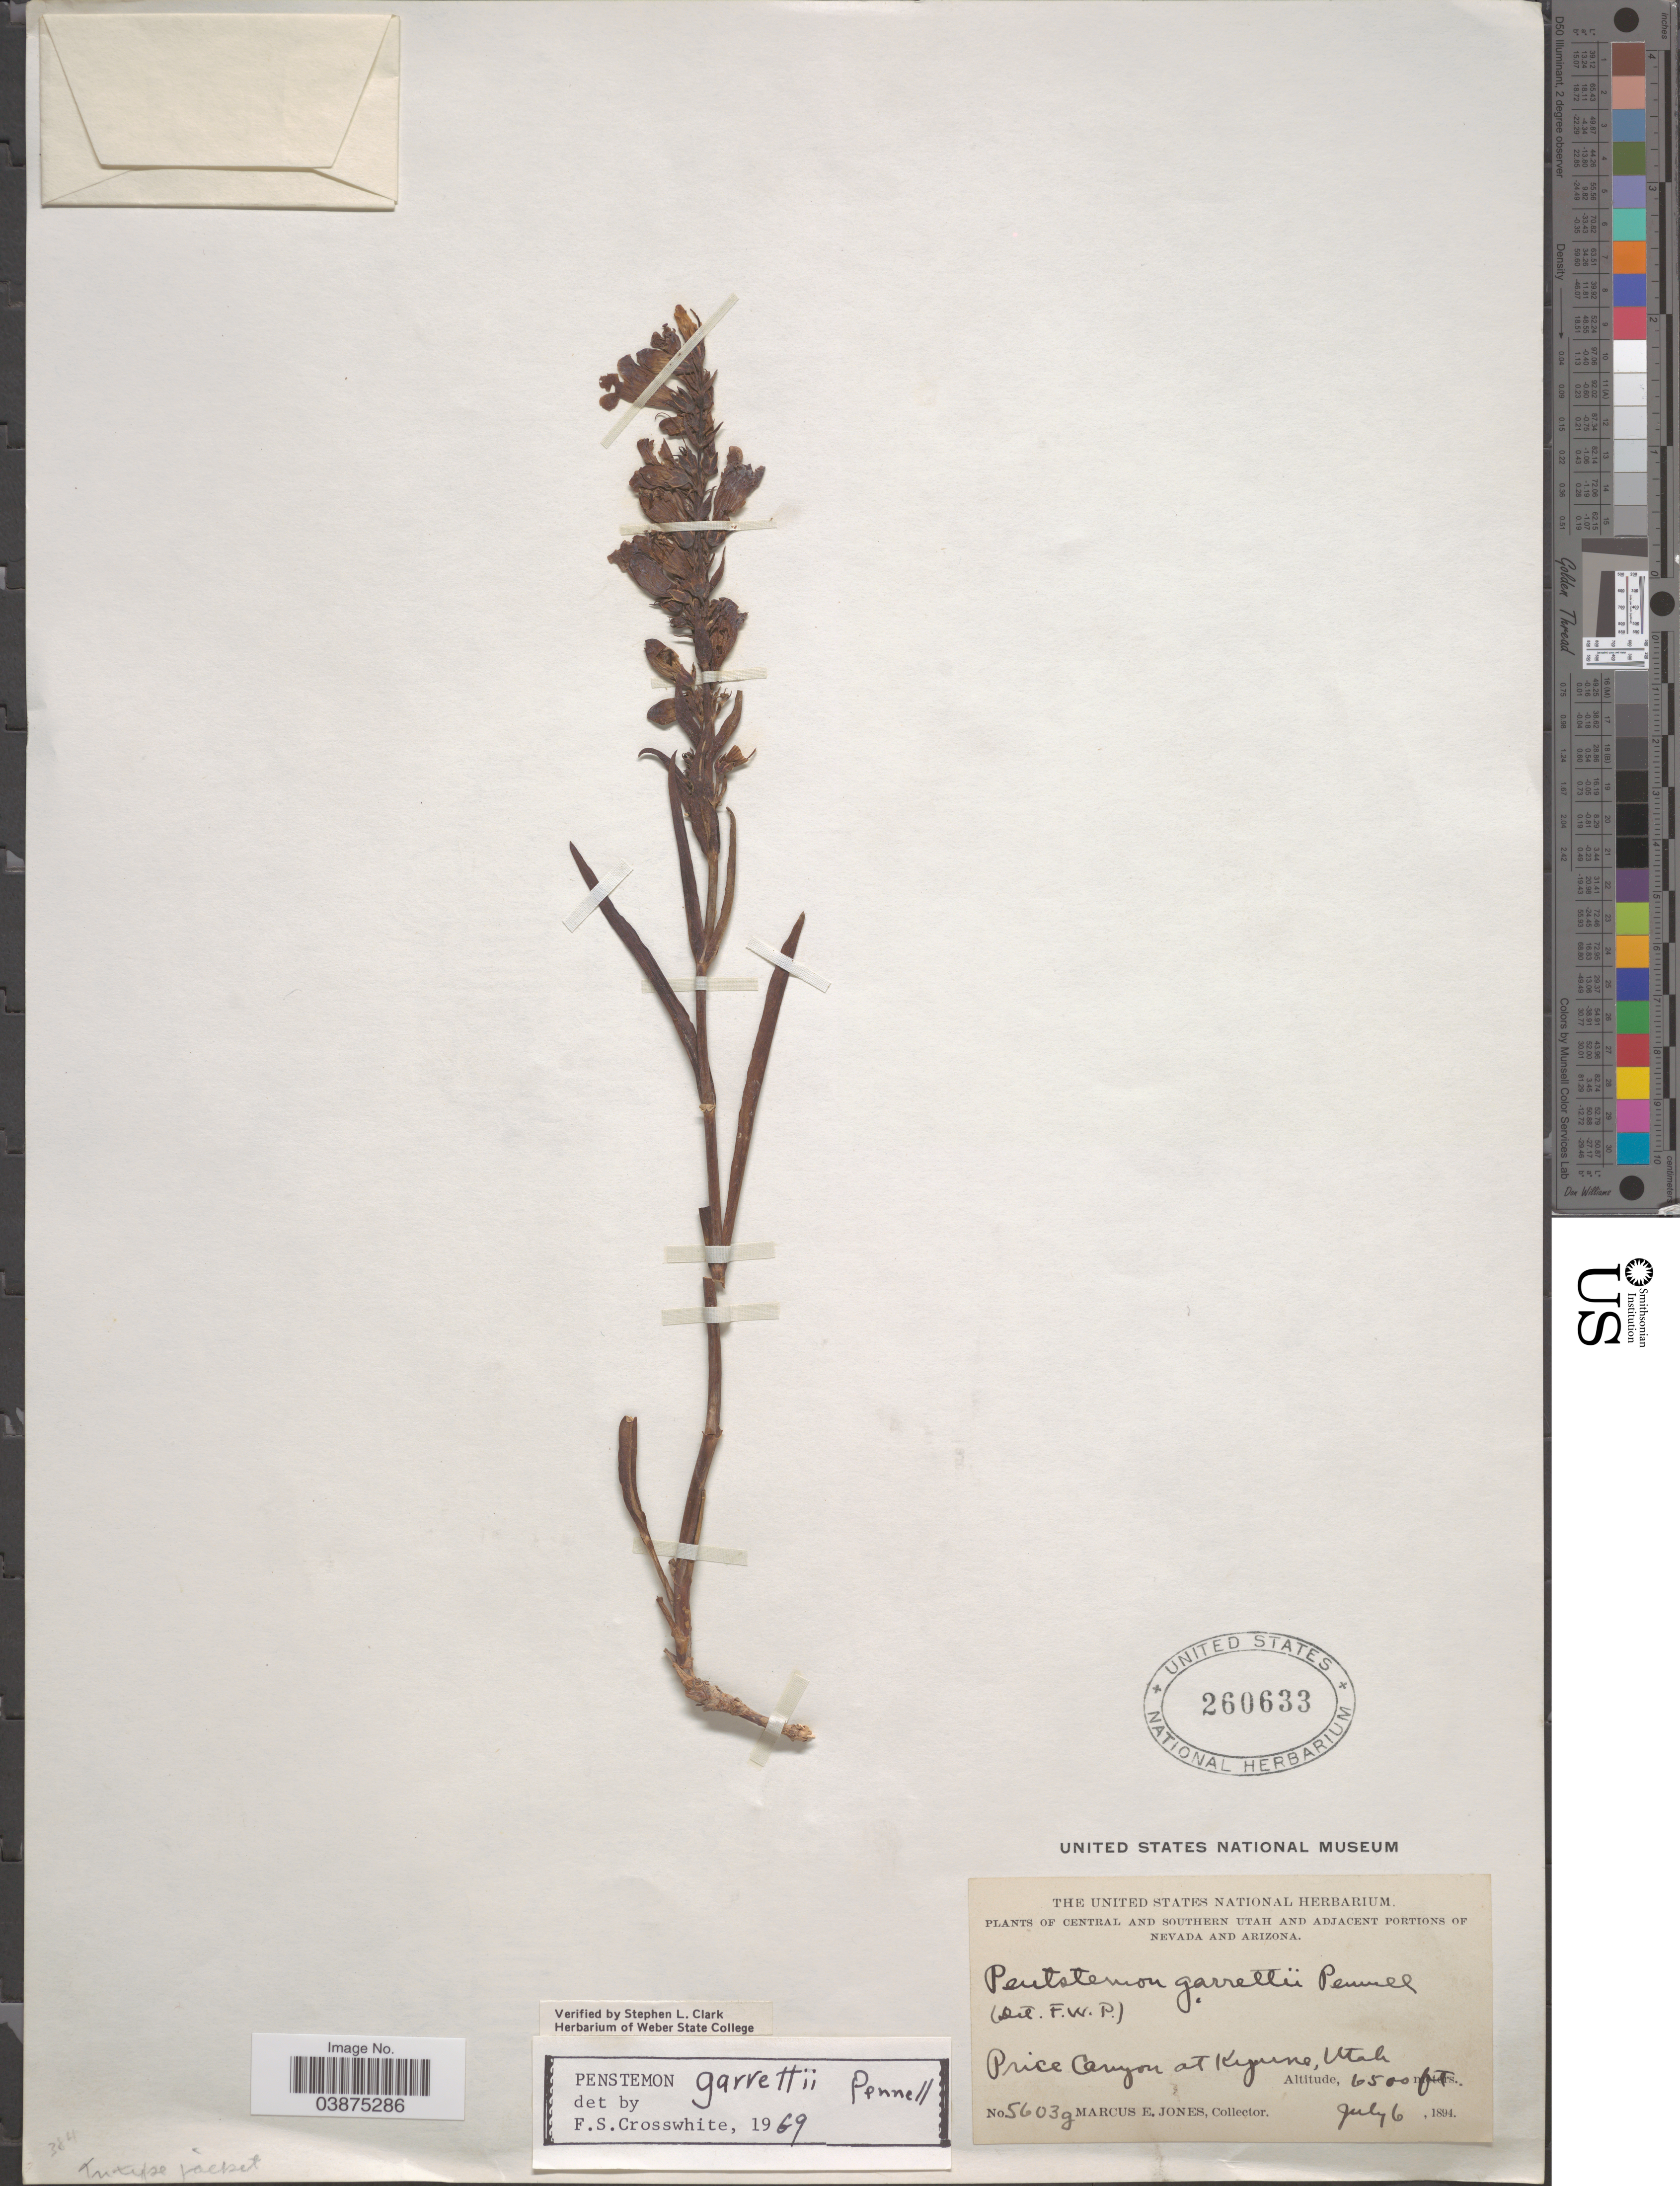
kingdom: Plantae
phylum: Tracheophyta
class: Magnoliopsida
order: Lamiales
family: Plantaginaceae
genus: Penstemon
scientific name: Penstemon garrettii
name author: Pennell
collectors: M. E. Jones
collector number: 5603g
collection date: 1894-07-06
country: United States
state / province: Utah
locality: Central and Southern Utah. Price Canyon at Kyune.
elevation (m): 1981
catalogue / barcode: US 260633